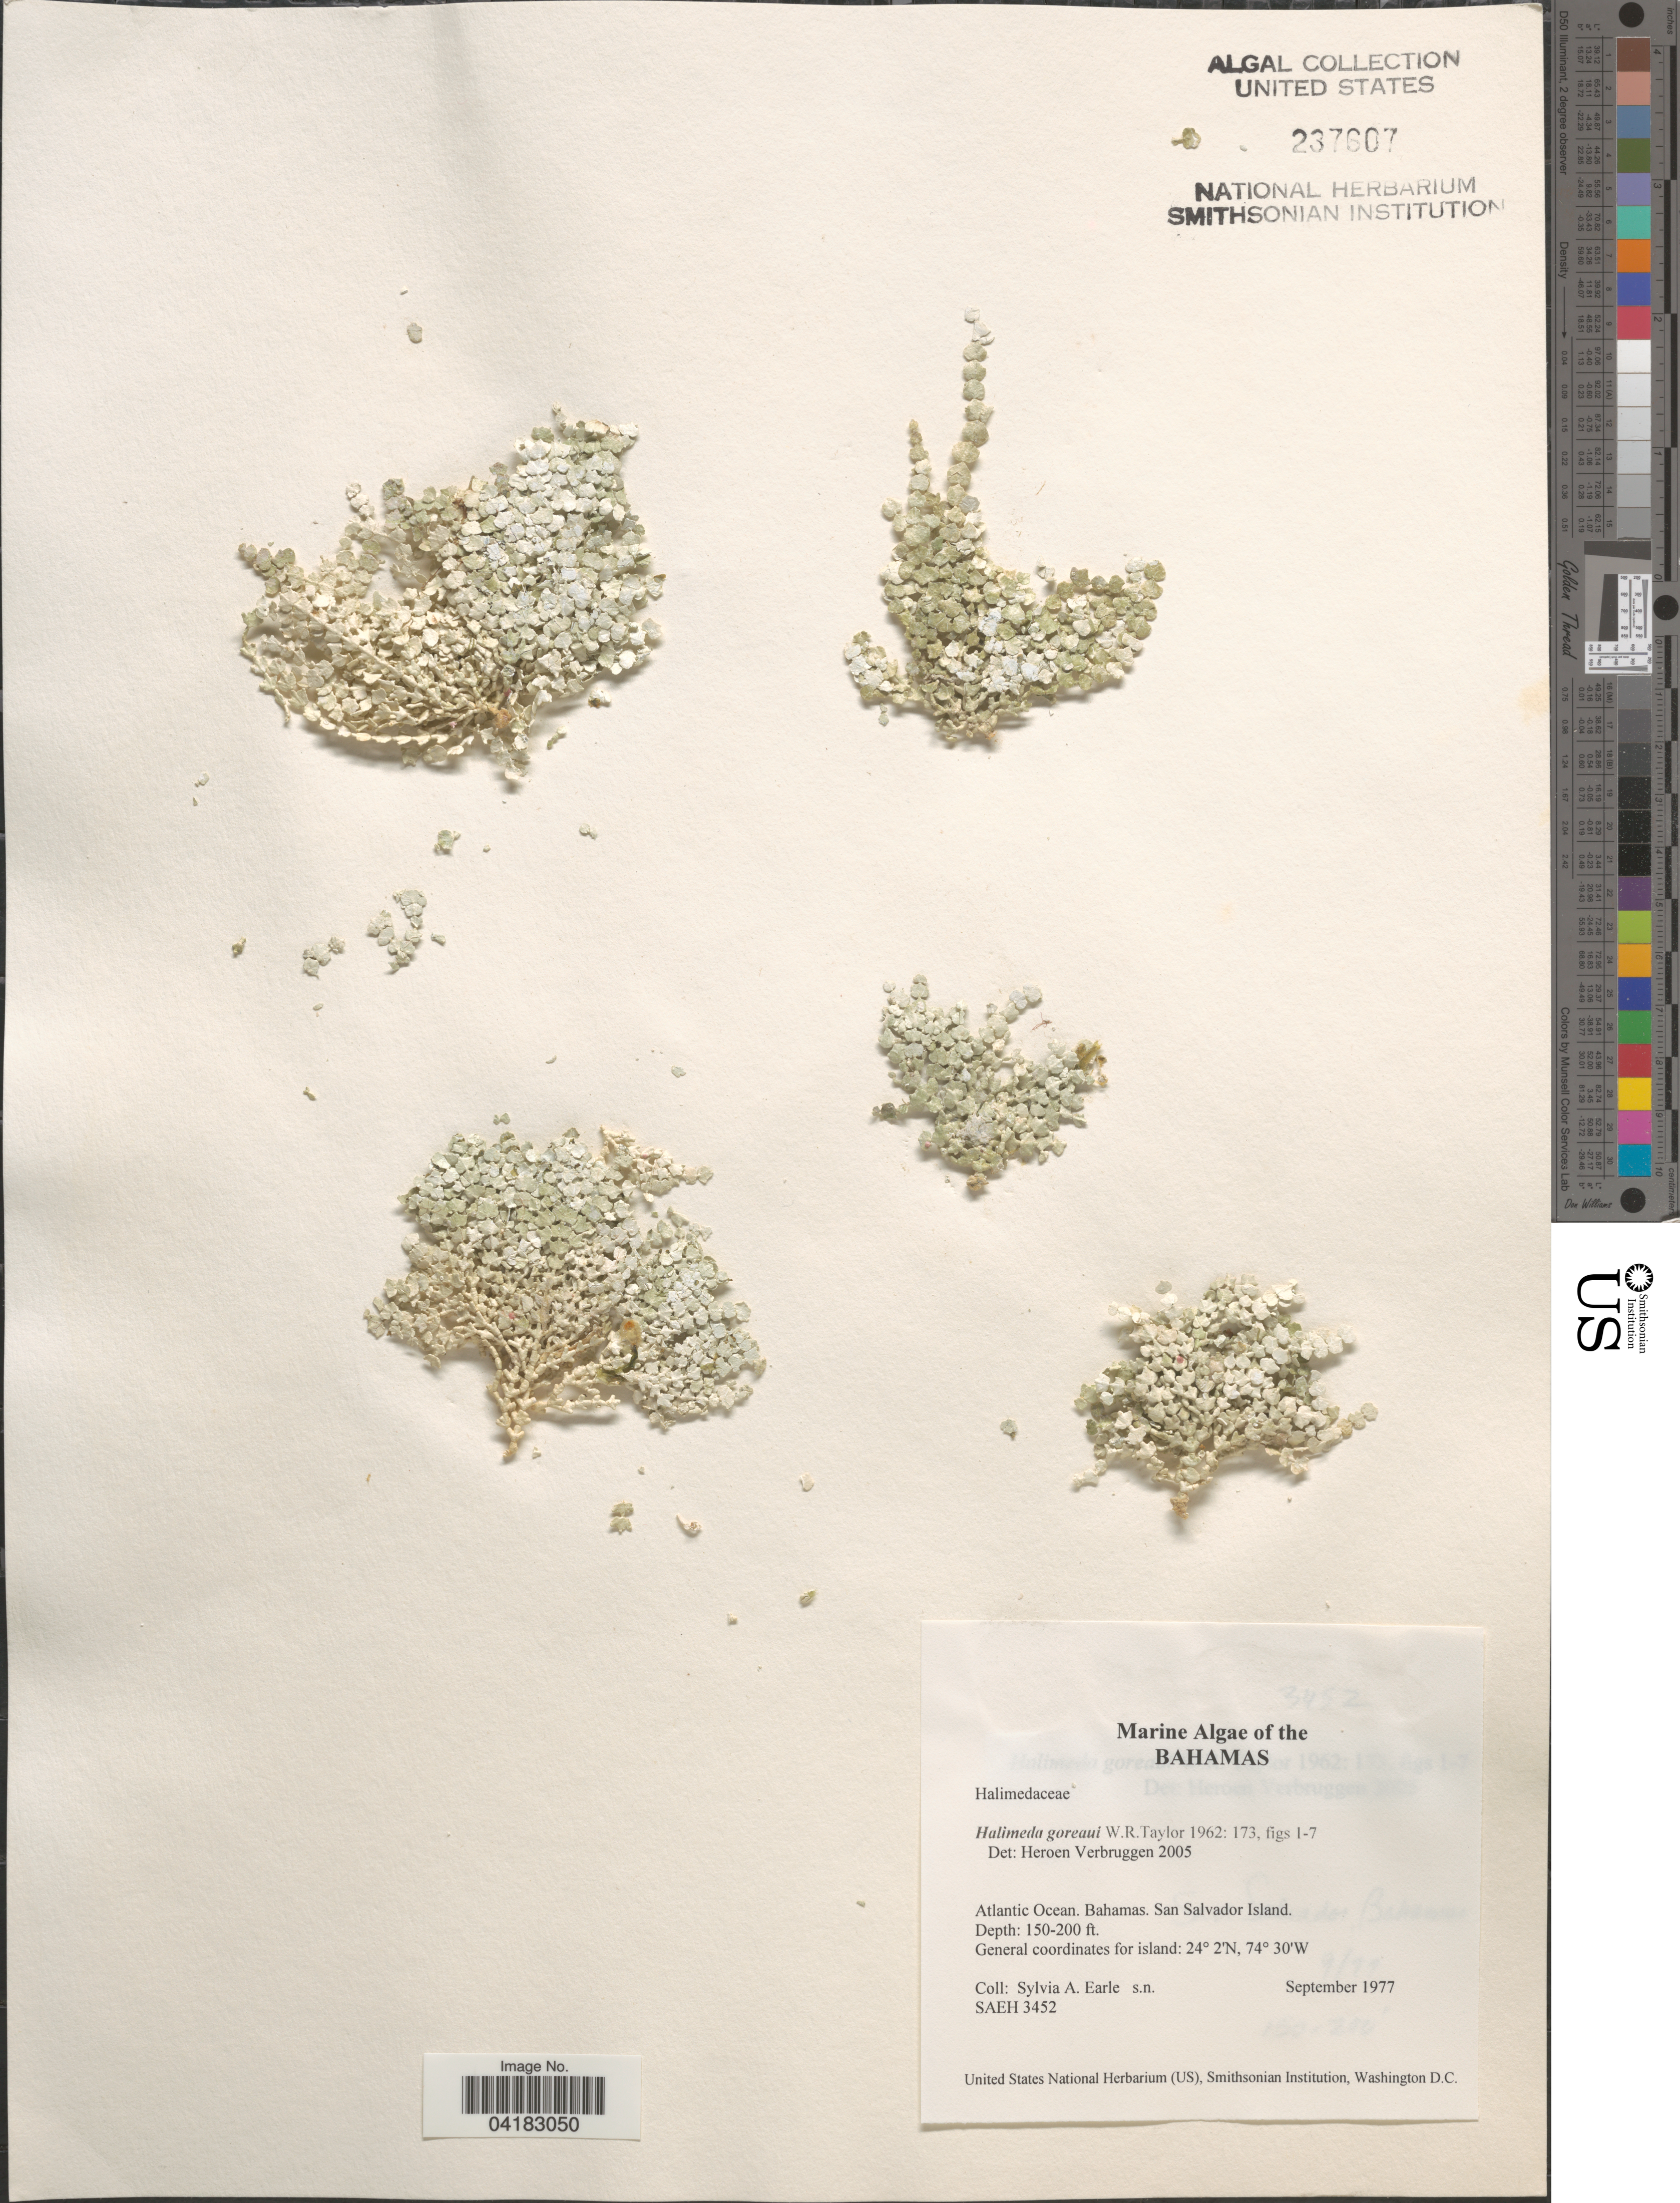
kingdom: Plantae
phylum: Chlorophyta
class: Ulvophyceae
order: Bryopsidales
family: Halimedaceae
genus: Halimeda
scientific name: Halimeda goreaui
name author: W.R. Taylor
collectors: S. A. Earle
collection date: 1977-09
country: Bahamas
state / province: San Salvador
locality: Atlantic Ocean.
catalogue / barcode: US 237607